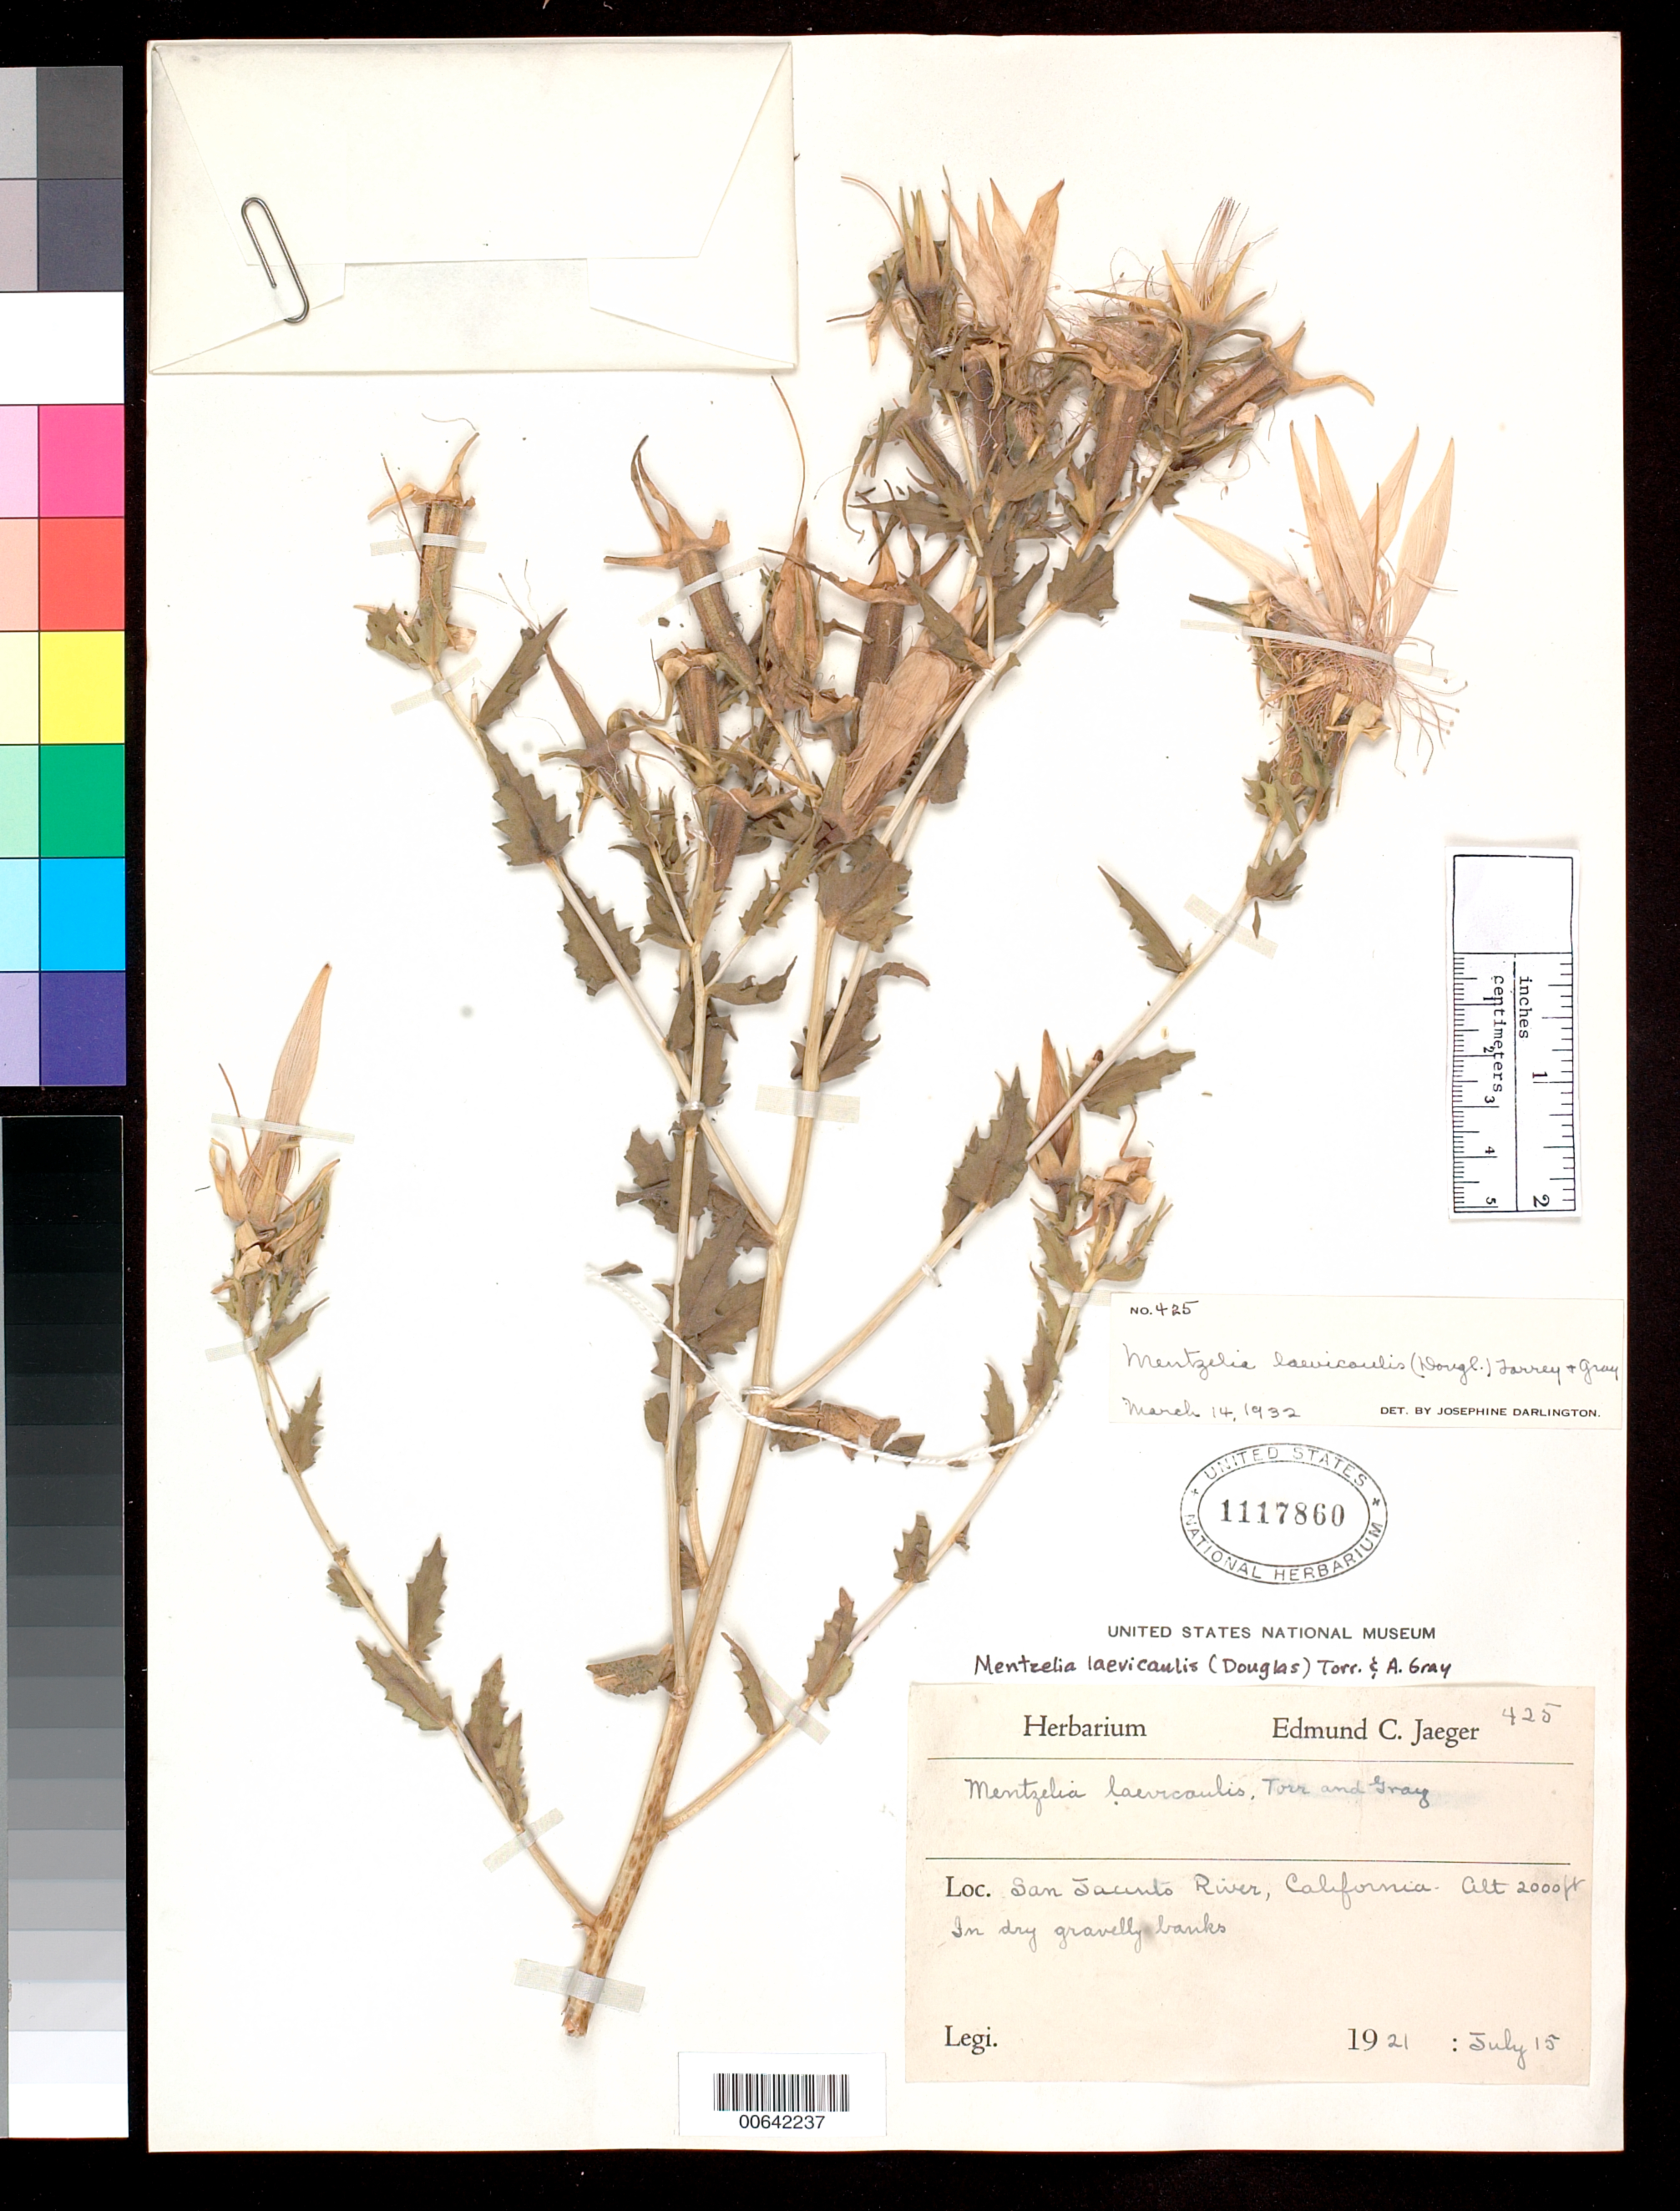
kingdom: Plantae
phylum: Tracheophyta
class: Magnoliopsida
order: Cornales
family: Loasaceae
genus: Mentzelia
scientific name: Mentzelia laevicaulis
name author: (Douglas ex Hook.) Torr. & A. Gray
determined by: Darlington, J.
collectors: E. Jaeger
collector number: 425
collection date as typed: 15 Jul 1921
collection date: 1921-07-15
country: United States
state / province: California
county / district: Riverside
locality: San Jacinto River.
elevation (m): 610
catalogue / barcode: US 1117860